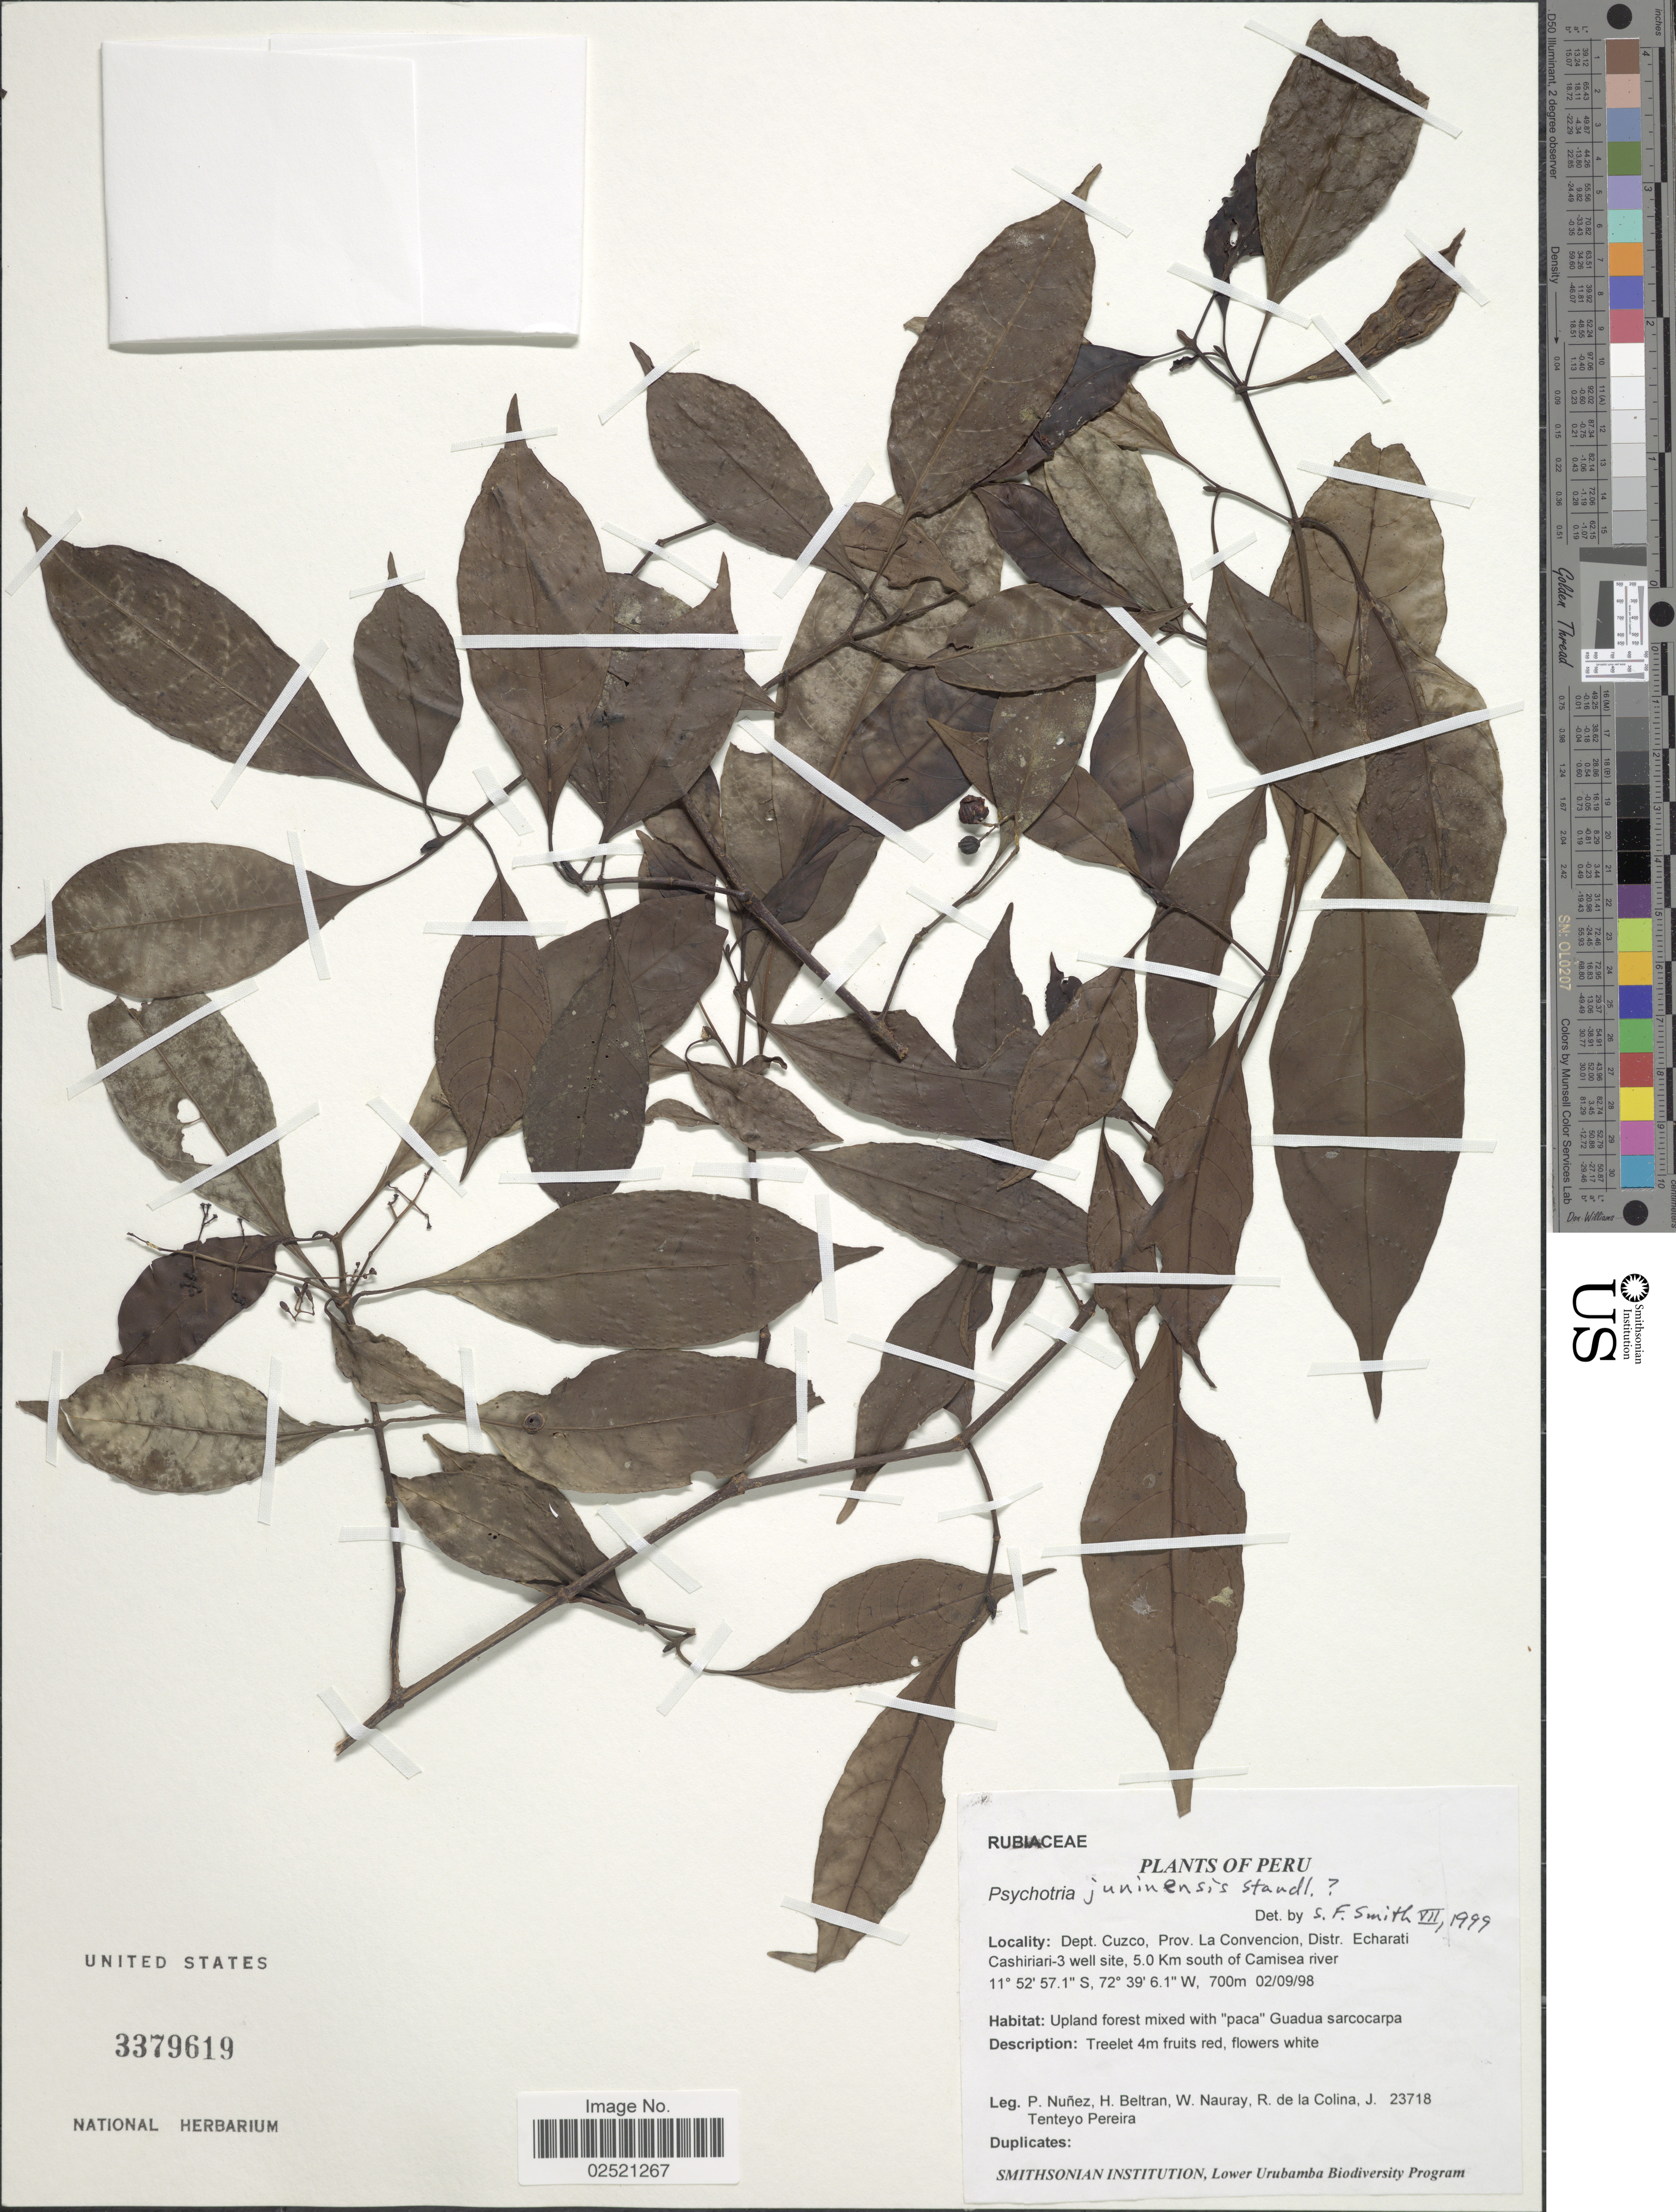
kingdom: Plantae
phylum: Tracheophyta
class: Magnoliopsida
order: Gentianales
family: Rubiaceae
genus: Psychotria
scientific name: Psychotria juninensis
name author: Standl.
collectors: P. Nuñez V., H. Beltran, W. Nauray, R. Colina & J. T. Pereira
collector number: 23718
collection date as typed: Transcribed d/m/y: 2/9/98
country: Peru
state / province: Cusco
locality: Cuzco, Prov. La Convencion, Distr. Echarati Cashiriari-3 well site, 5.0 Km south of Camisea river.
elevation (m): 700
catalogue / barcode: US 3379619